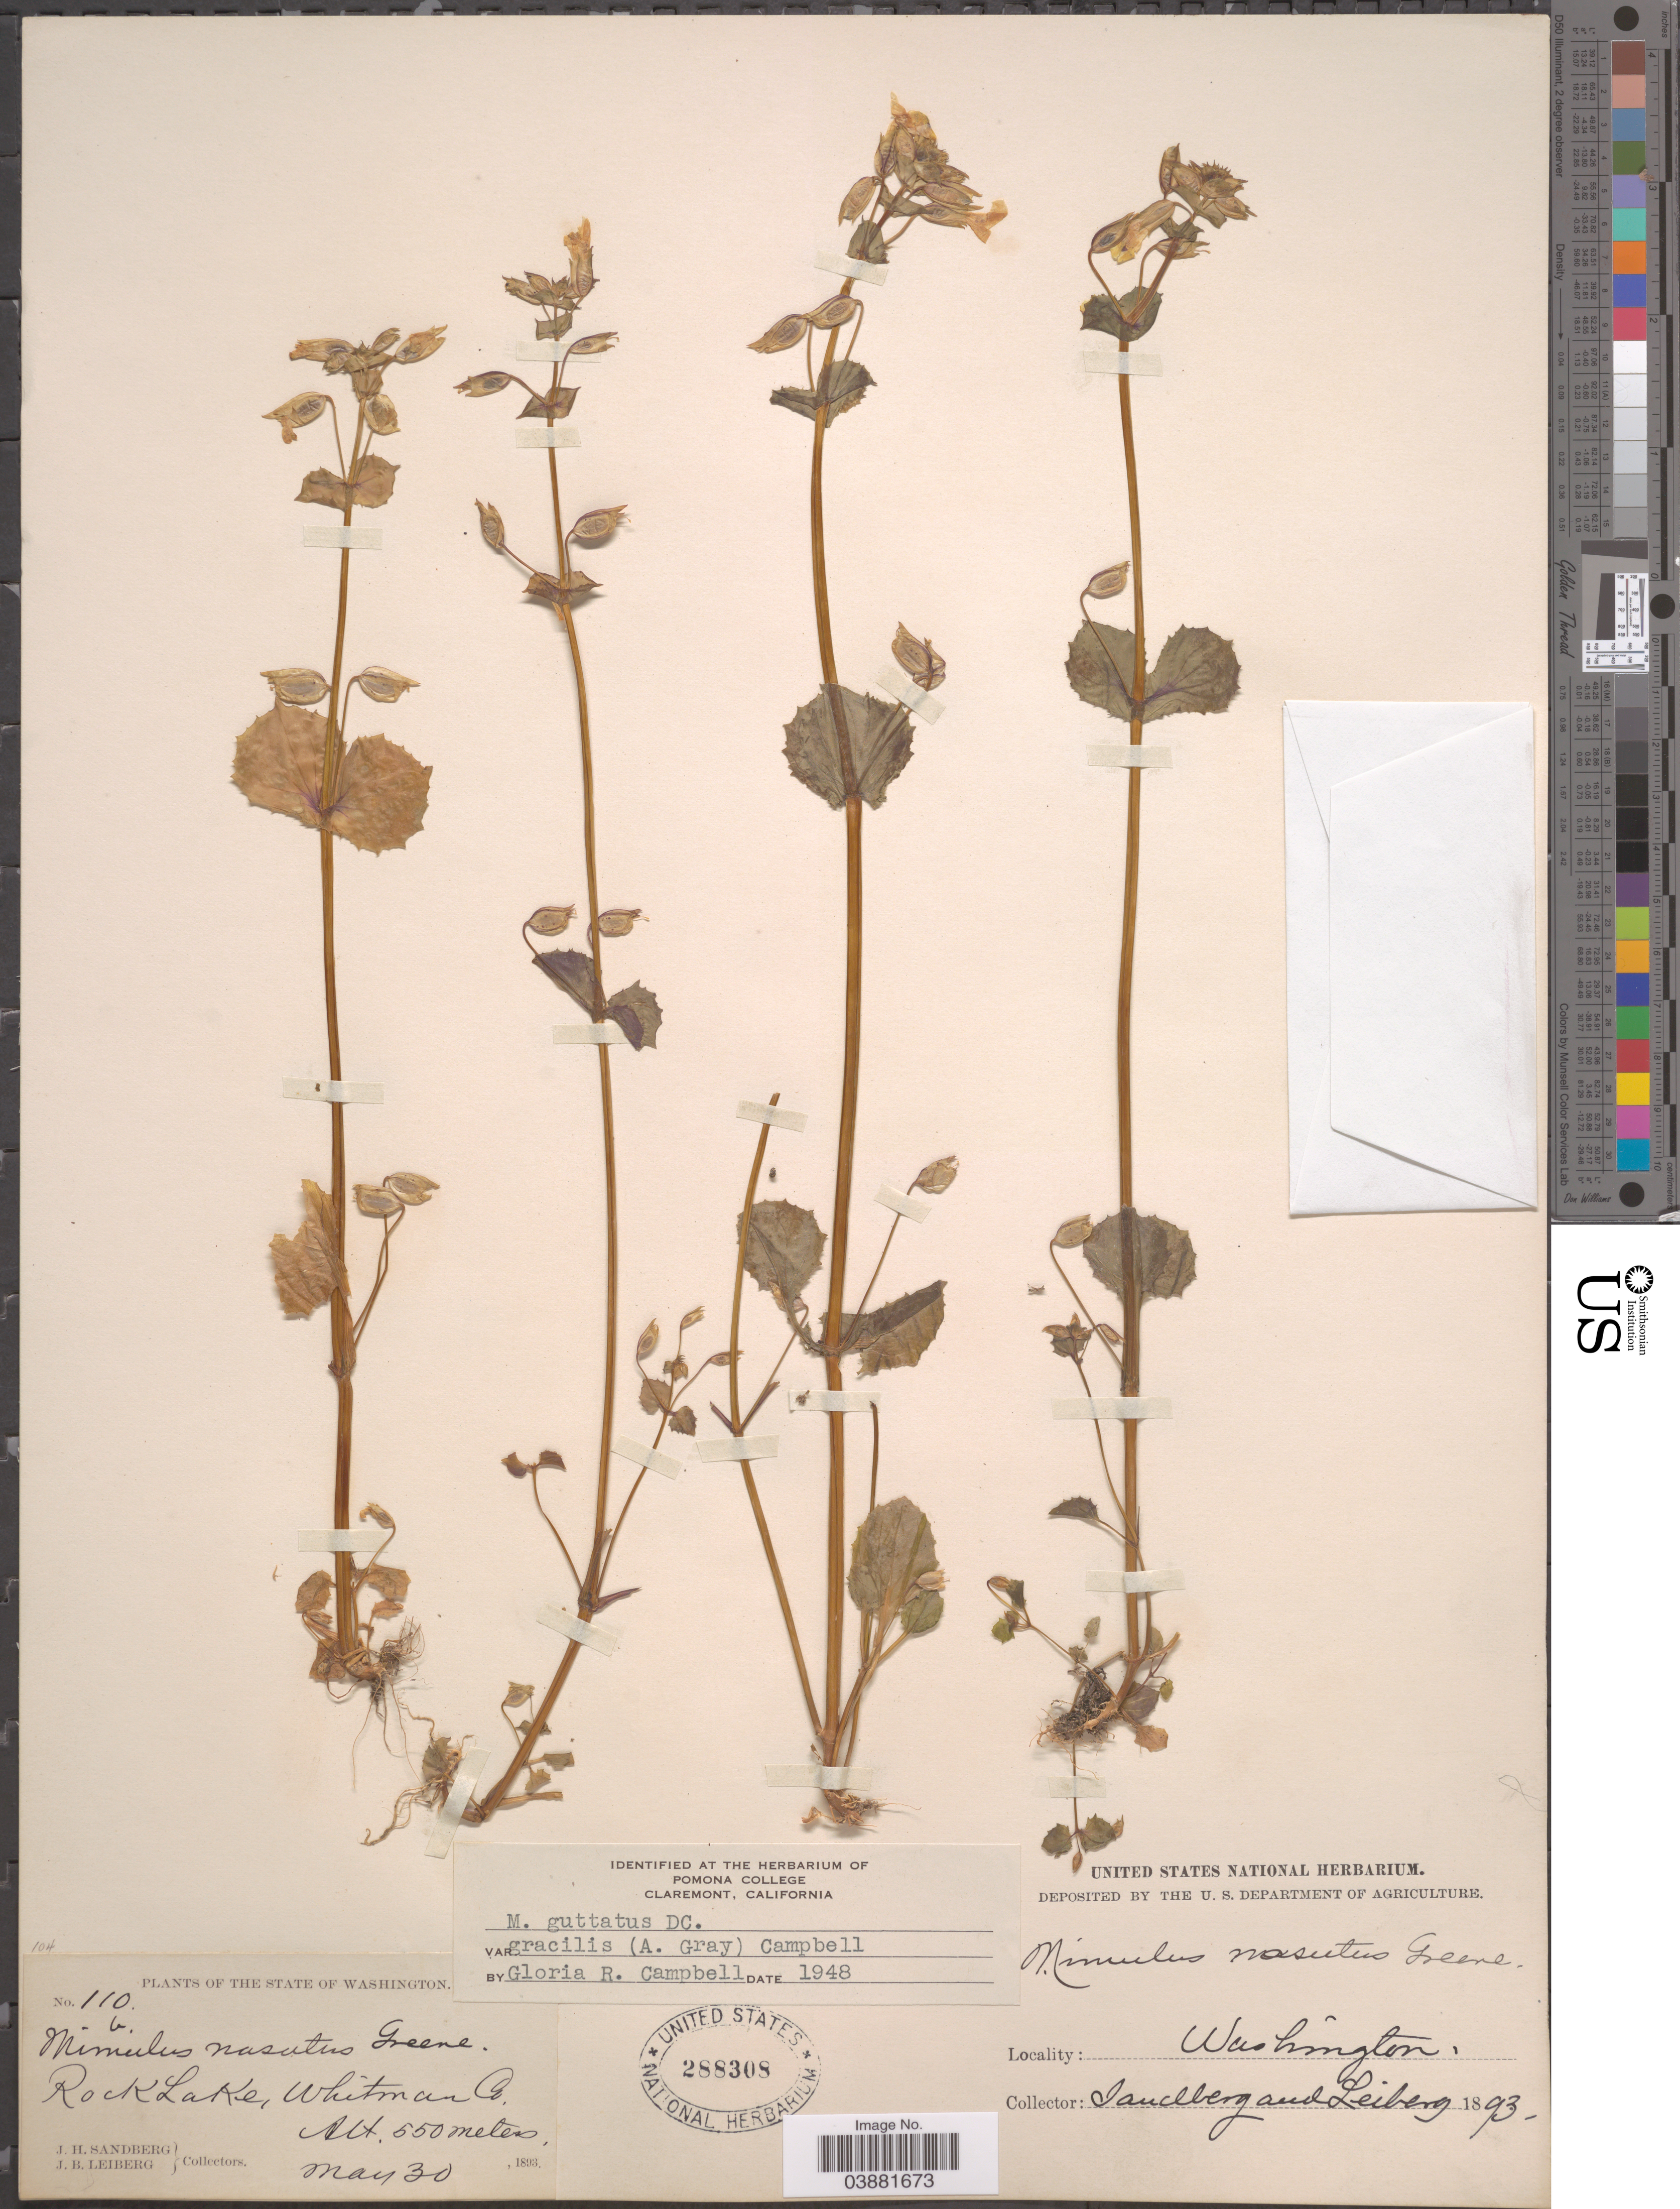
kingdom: Plantae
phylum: Tracheophyta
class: Magnoliopsida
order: Lamiales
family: Phrymaceae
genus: Mimulus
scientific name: Mimulus guttatus var. gracilis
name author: (A. Gray) G.R. Campb.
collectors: J. H. Sandberg & J. B. Leiberg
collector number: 110b ?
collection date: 1893-05-30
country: United States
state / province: Washington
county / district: Whitman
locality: Rock Lake, Whitman Co.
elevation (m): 550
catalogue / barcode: US 288308